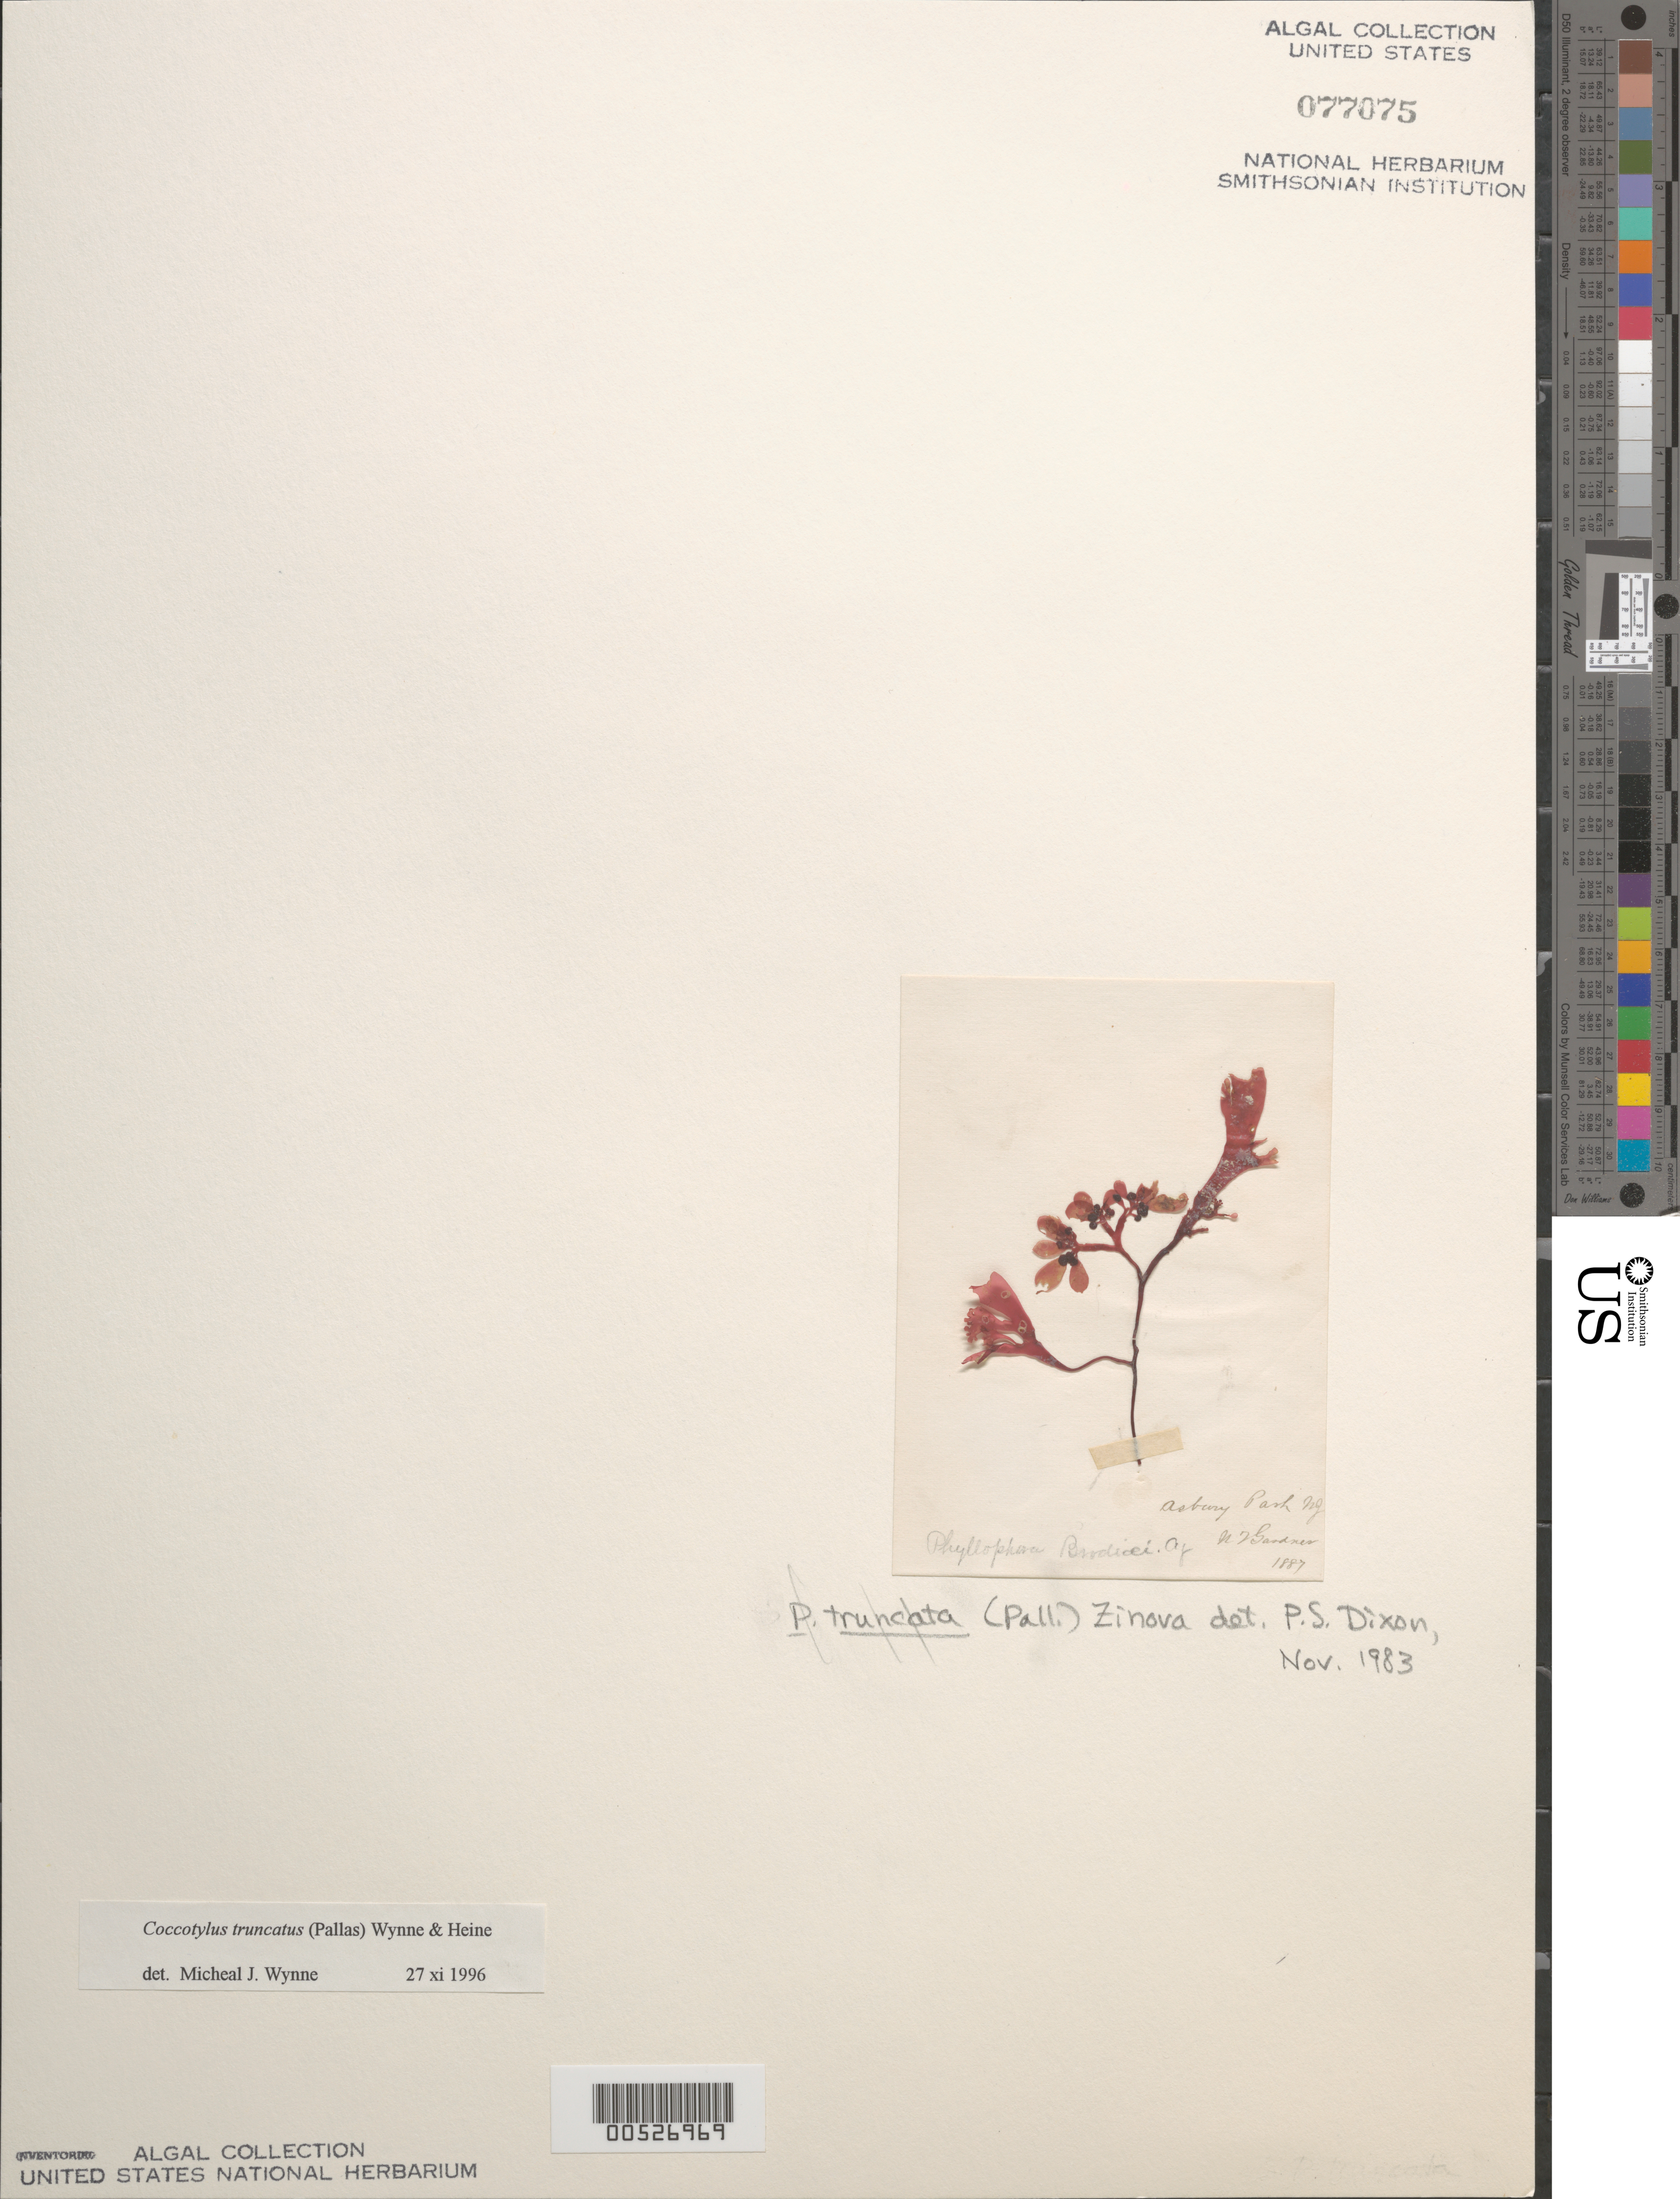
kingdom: Plantae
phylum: Rhodophyta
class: Florideophyceae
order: Gigartinales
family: Phyllophoraceae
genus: Coccotylus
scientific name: Coccotylus truncatus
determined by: Wynne, M. J.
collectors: N. Gardner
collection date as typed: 1887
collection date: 1887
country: United States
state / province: New Jersey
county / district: Monmouth County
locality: Asbury Park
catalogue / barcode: US 77075